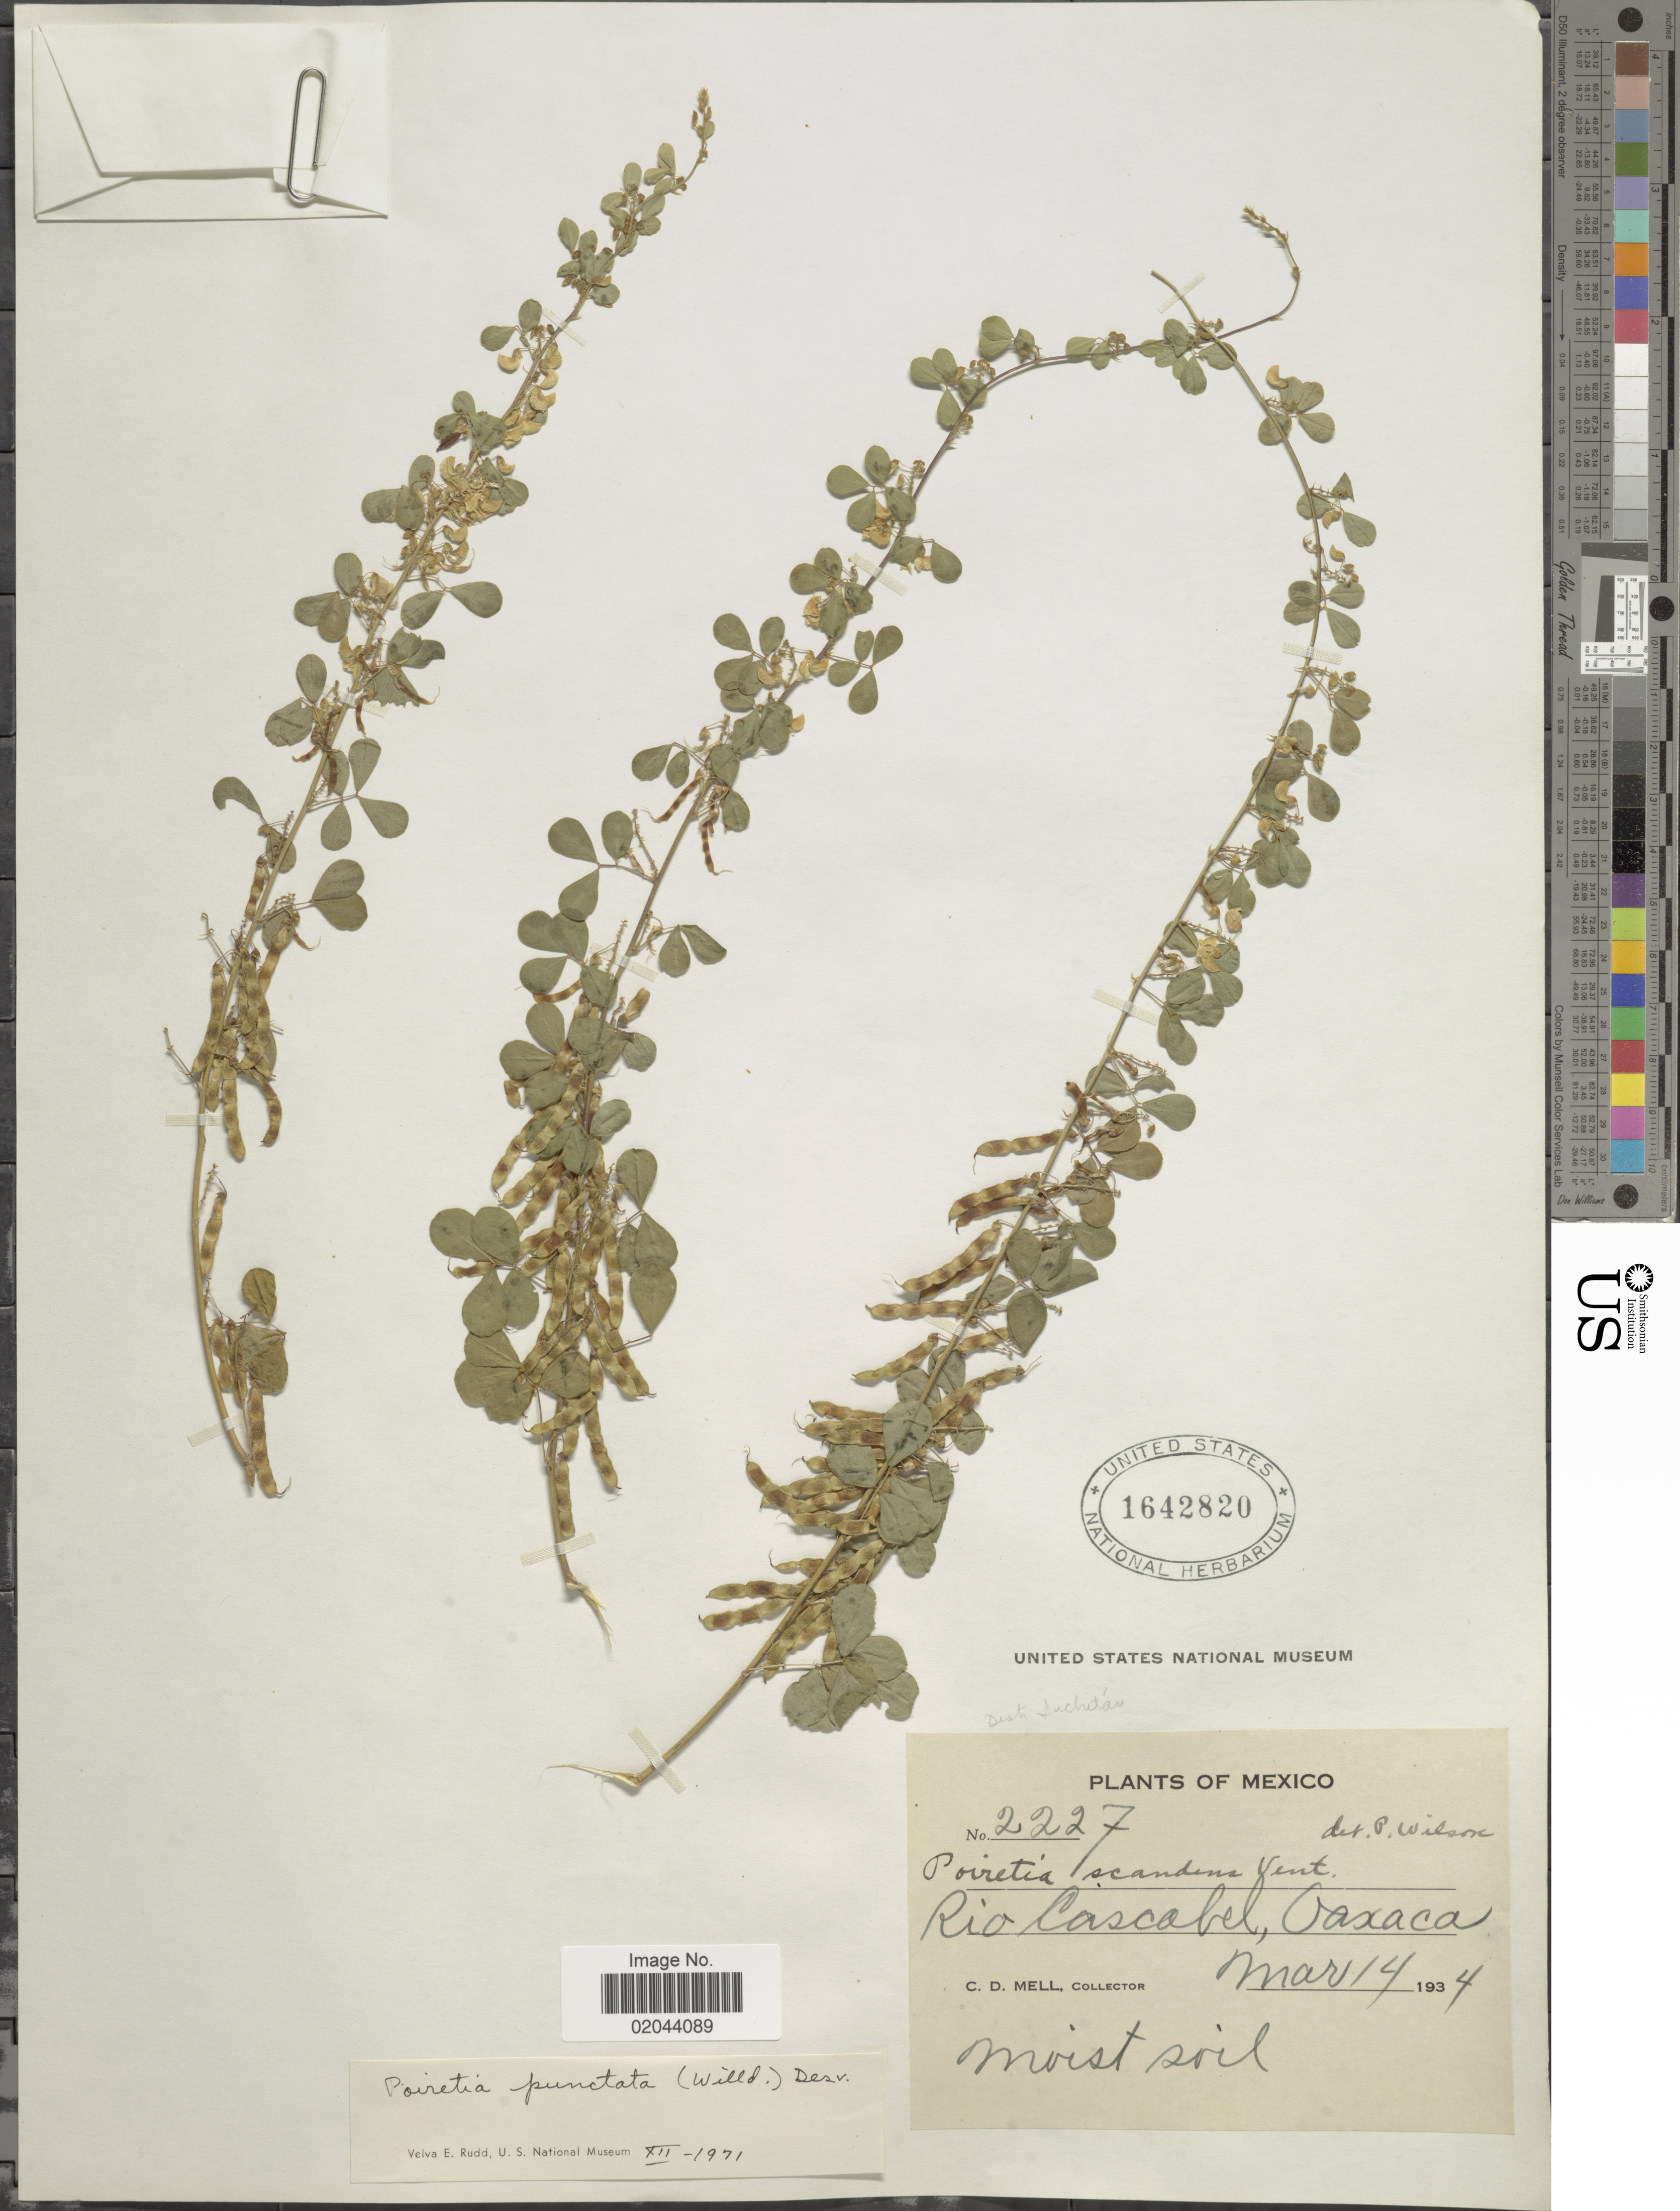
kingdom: Plantae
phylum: Tracheophyta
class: Magnoliopsida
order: Fabales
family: Fabaceae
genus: Poiretia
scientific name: Poiretia scandens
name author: Vent.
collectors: C. D. Mell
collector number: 2227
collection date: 1934-03-14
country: Mexico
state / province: Oaxaca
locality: Rio Cascabel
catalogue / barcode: US 1642820